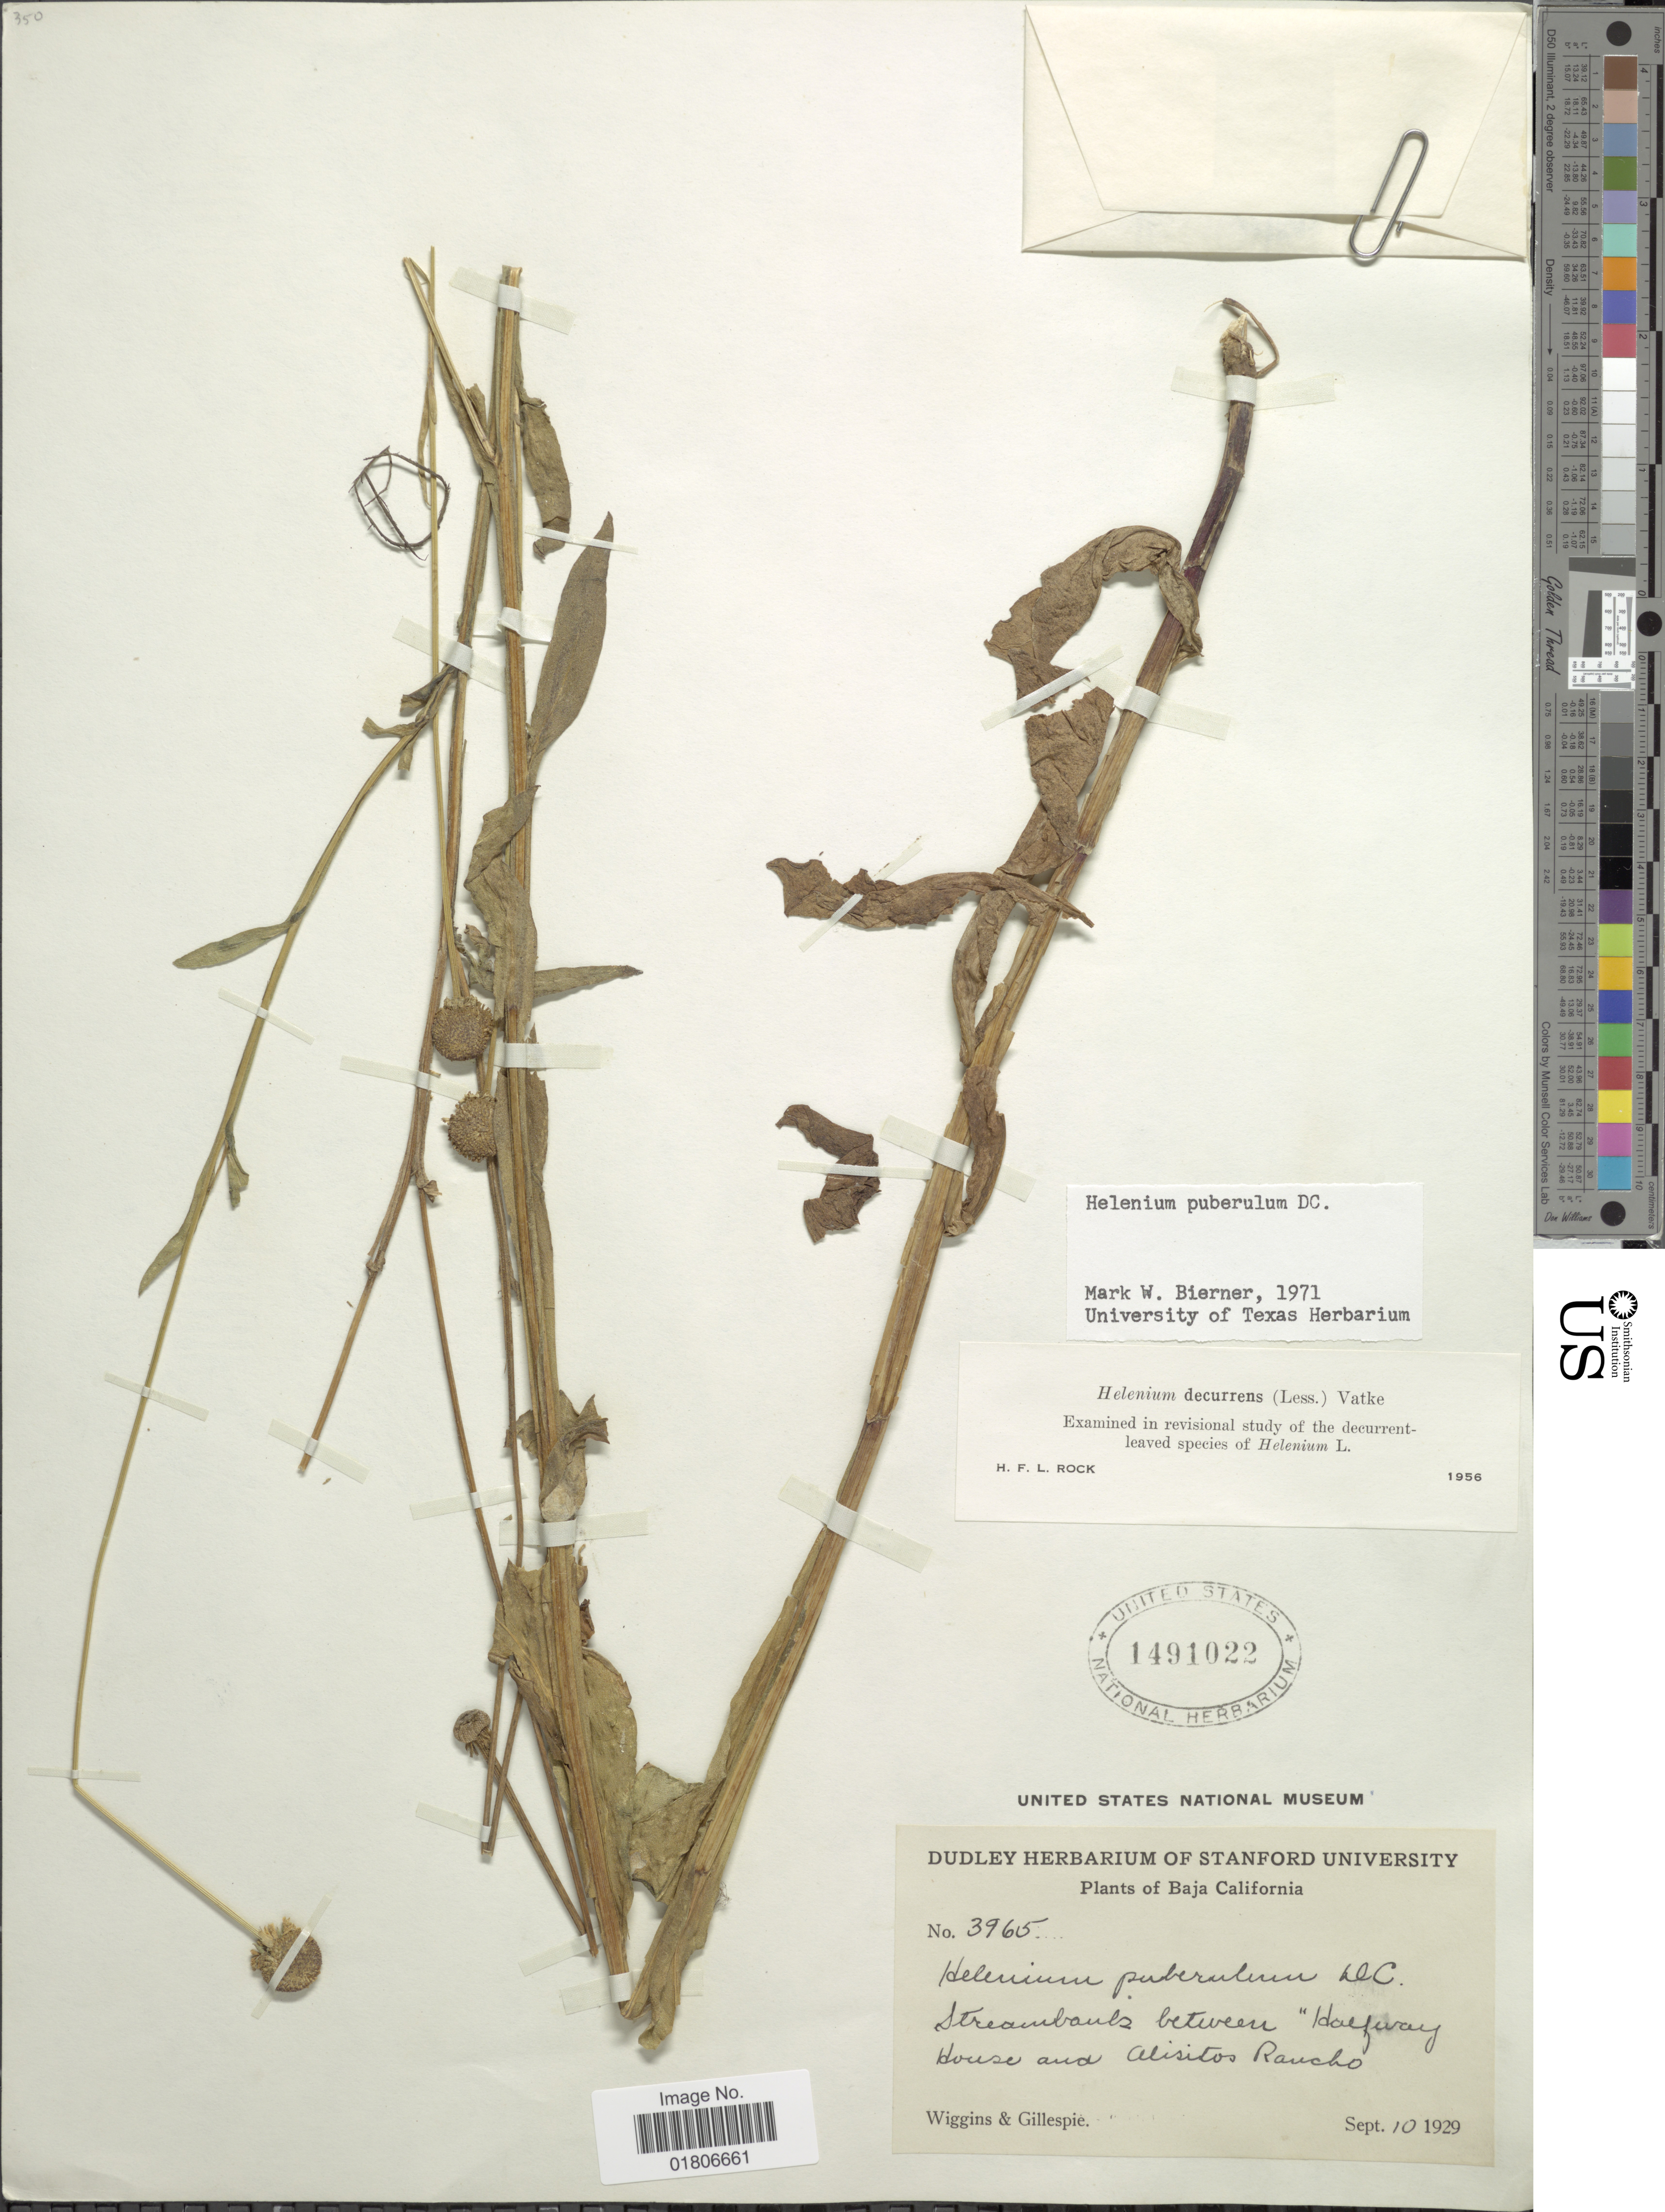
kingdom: Plantae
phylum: Tracheophyta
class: Magnoliopsida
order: Asterales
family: Asteraceae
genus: Helenium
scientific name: Helenium puberulum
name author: DC.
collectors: -- Wiggins & -- Gillespie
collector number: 3965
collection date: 1929-09-10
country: Mexico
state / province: Baja California Norte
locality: Streambanks between Halfway House and Alisitos Rancho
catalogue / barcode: US 1491022